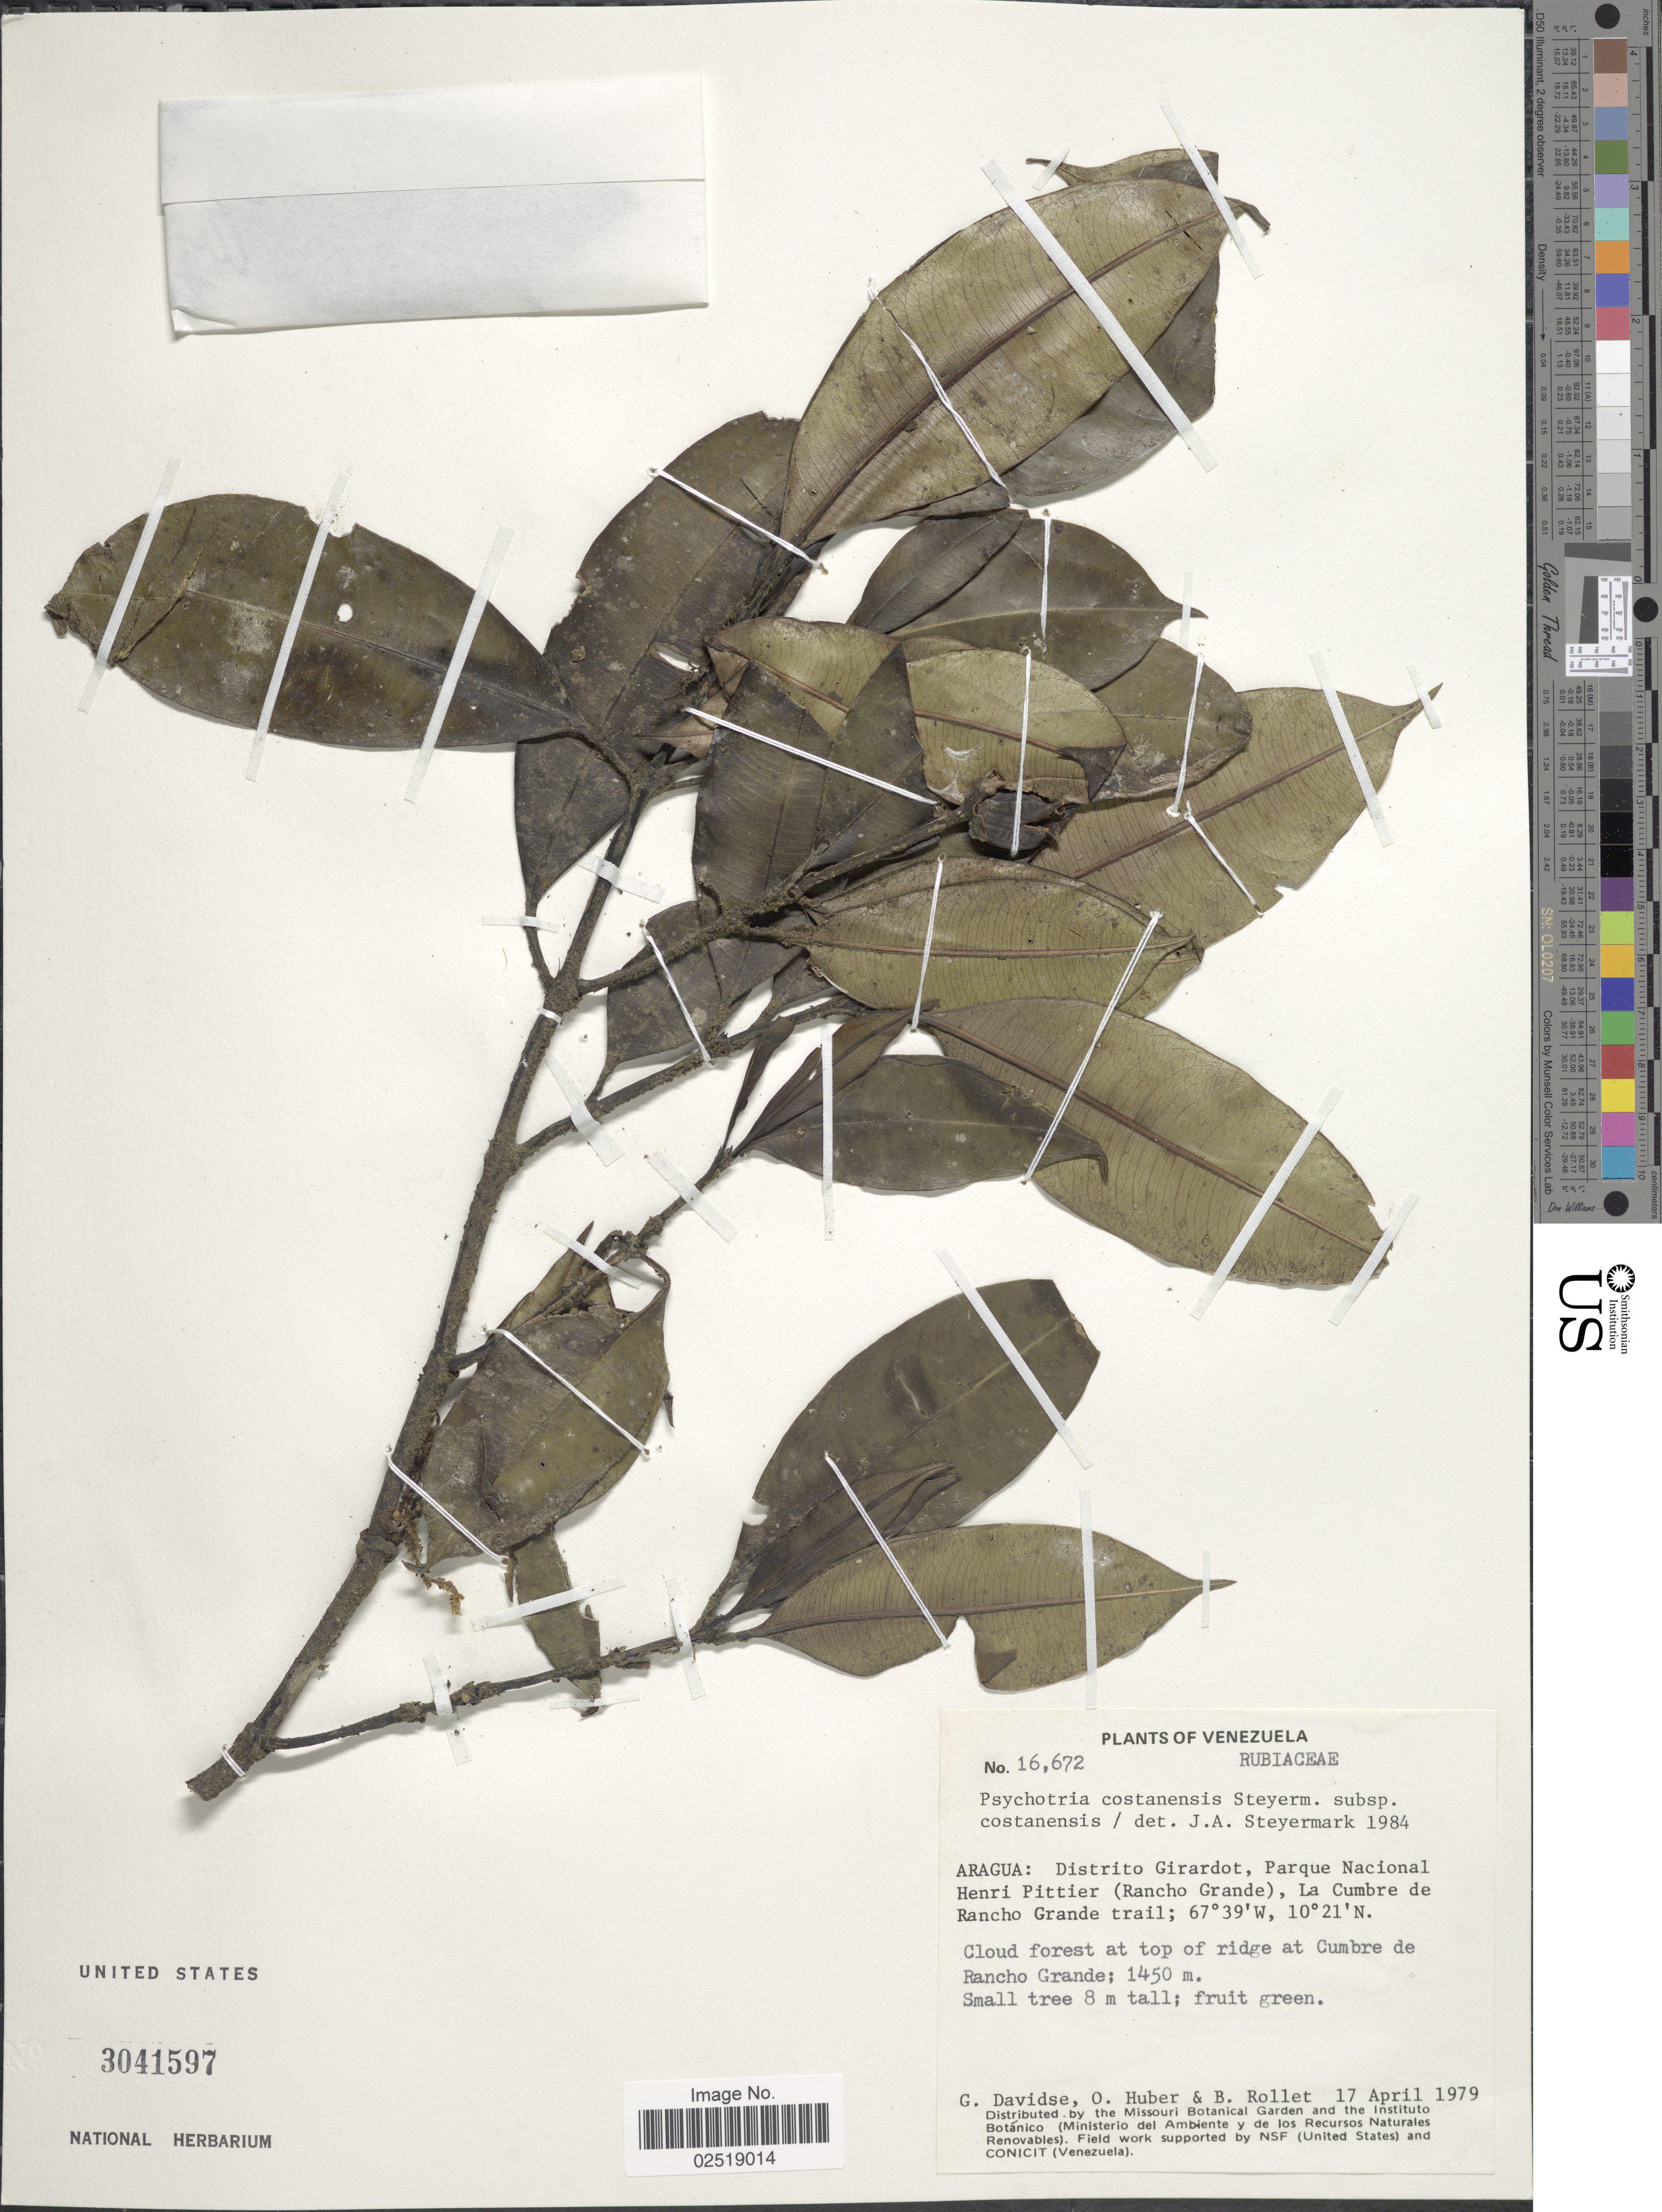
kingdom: Plantae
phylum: Tracheophyta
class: Magnoliopsida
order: Gentianales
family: Rubiaceae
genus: Psychotria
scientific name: Psychotria costanensis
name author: Steyerm.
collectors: G. Davidse, O. Huber & B. Rollet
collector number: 16672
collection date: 1979-04-17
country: Venezuela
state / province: Aragua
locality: Aragua: Distrito Girardot, Parque Nacional Henri Pittier (Rancho Grande), La Cumbre de Rancho Grande trail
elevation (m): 1450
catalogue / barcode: US 3041597